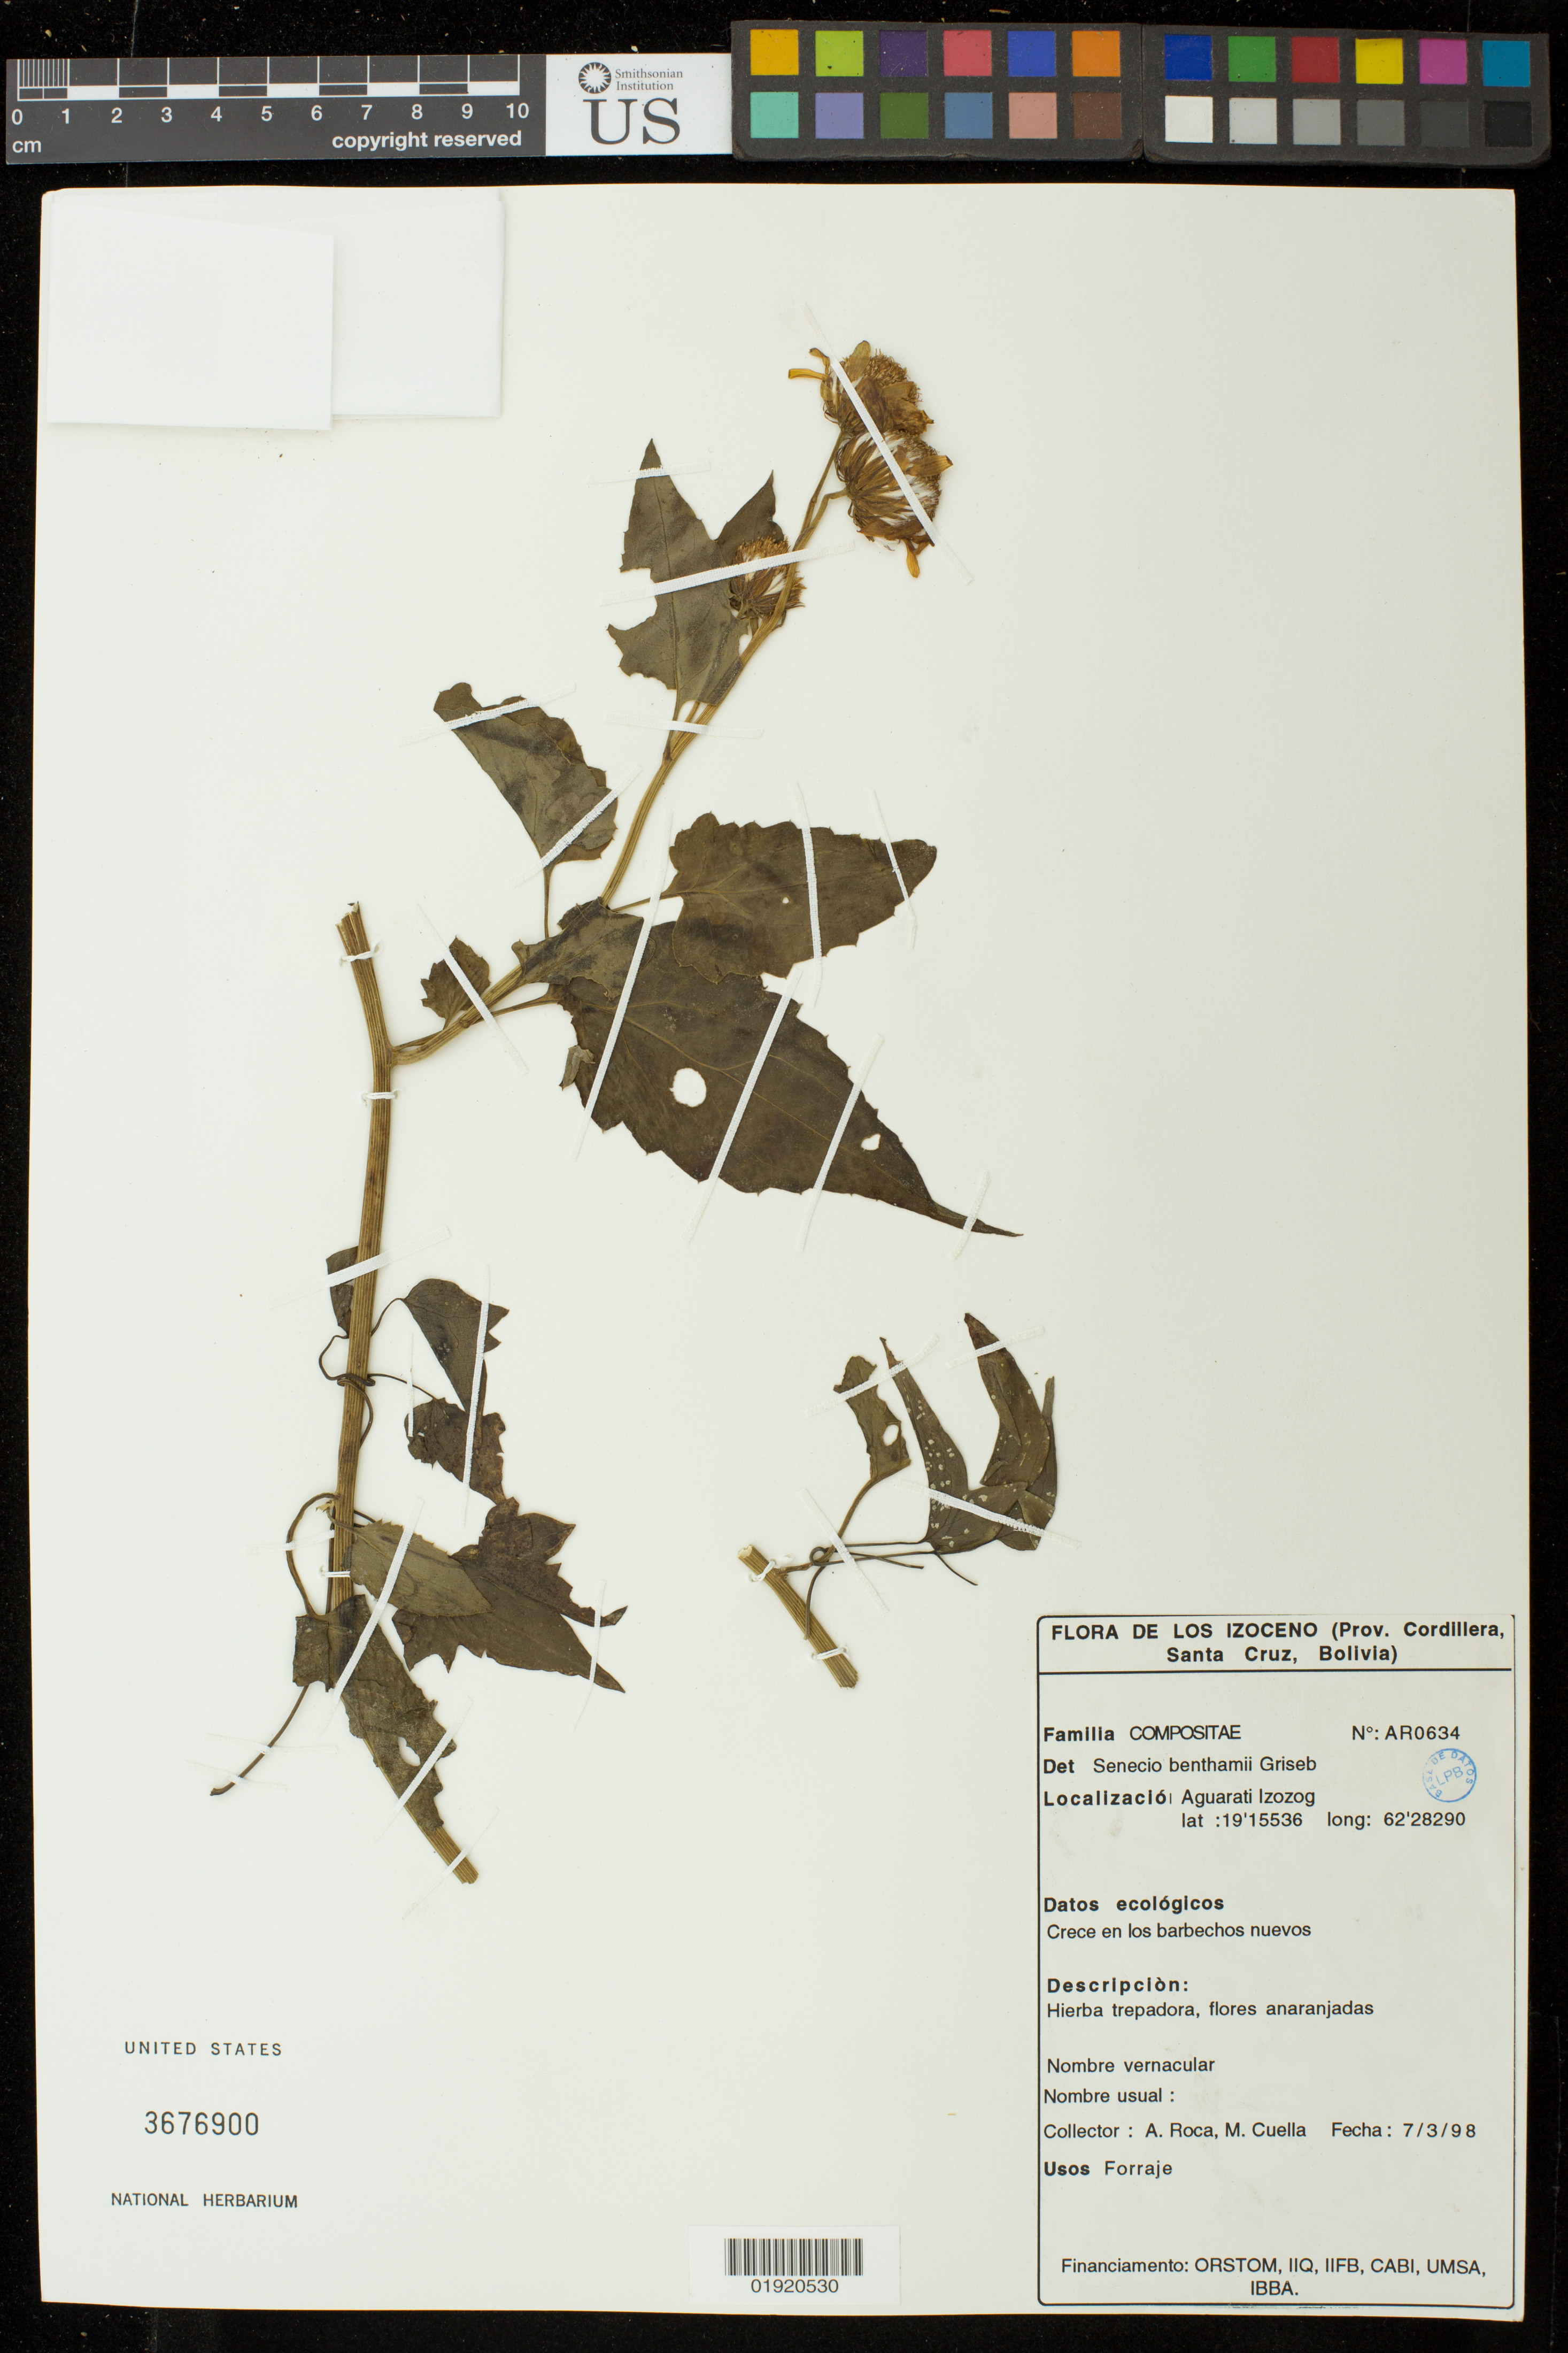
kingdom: Plantae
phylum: Tracheophyta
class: Magnoliopsida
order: Asterales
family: Asteraceae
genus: Pseudogynoxys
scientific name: Pseudogynoxys cummingii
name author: (Benth.) H. Rob. & Cuatrec.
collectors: A. Roca & M. Cuella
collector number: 0634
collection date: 1998-03-07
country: Bolivia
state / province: Santa Cruz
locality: Flora de los Izoceno (Prov. Cordillera, Santa Cruz, Bolivia). Aguarati Izozog.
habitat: Crece en los barbechos nuevos.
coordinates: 19'15536, 62'28290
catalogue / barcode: US 3676900